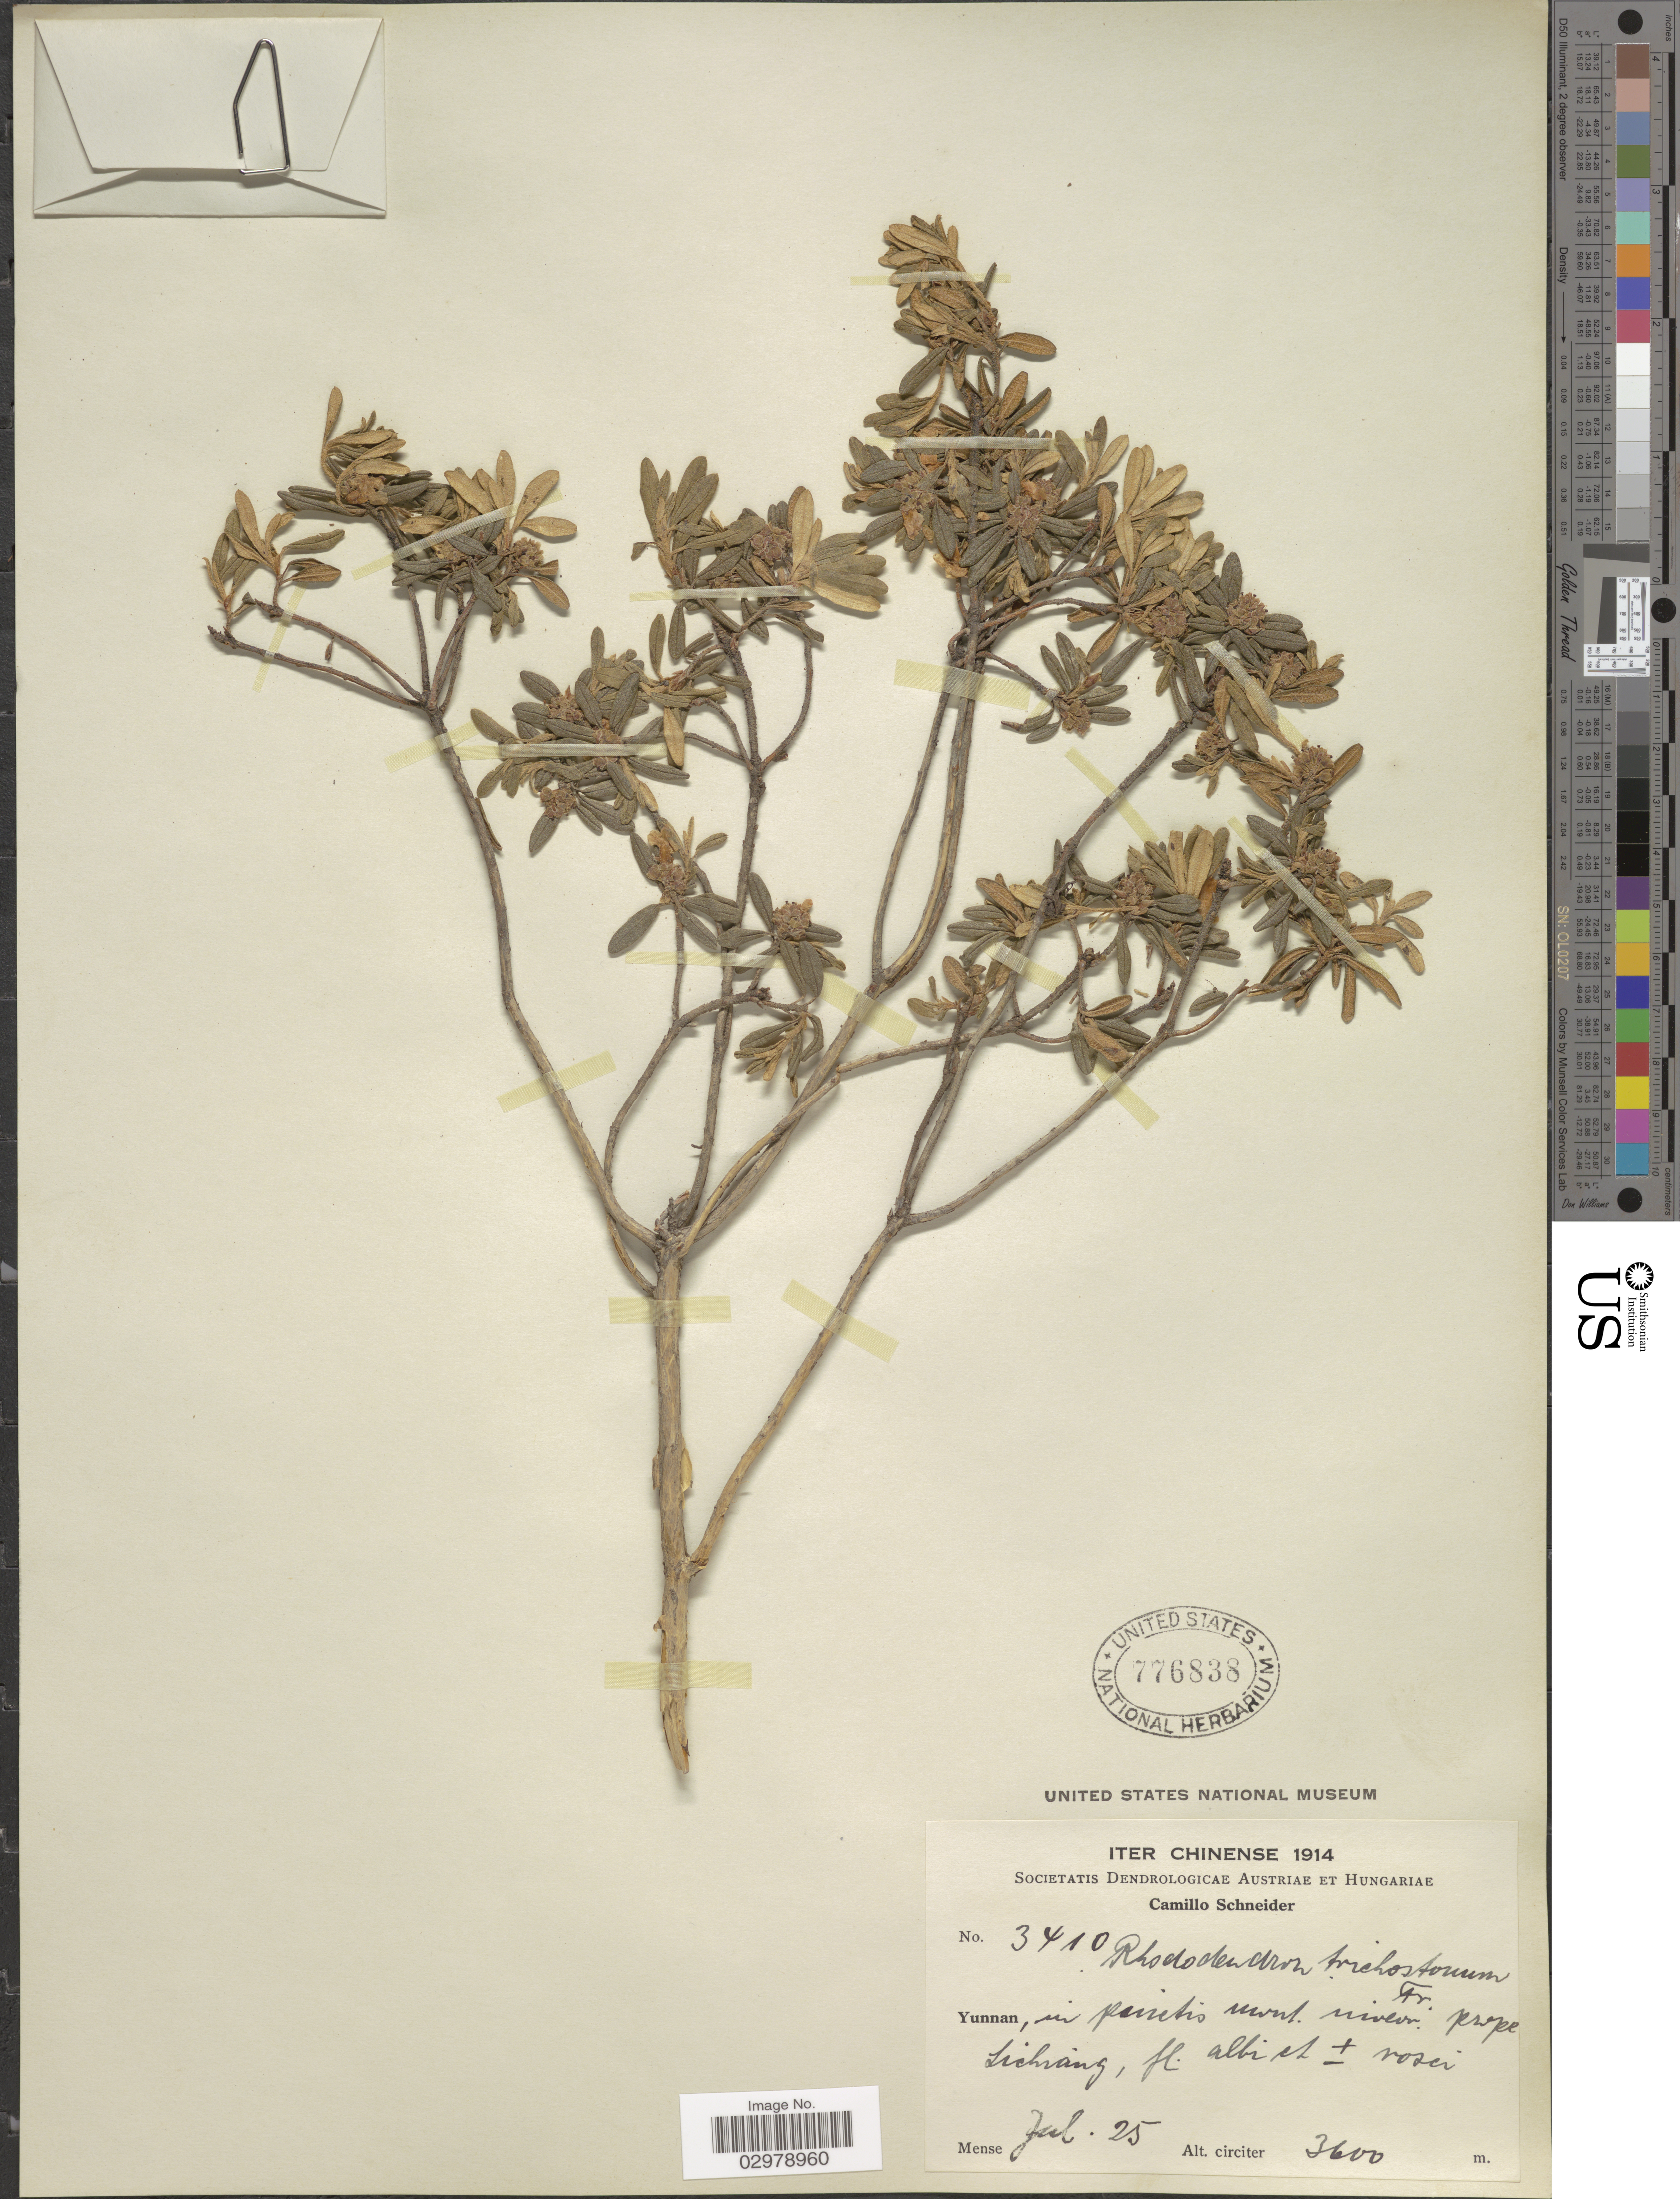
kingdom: Plantae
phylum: Tracheophyta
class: Magnoliopsida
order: Ericales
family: Ericaceae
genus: Rhododendron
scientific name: Rhododendron trichostomum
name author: Franch.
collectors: C. K. Schneider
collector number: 3410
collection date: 1914-07-25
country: China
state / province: Yunnan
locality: In purretis [illegible text] niveor. prope Lichiang.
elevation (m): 3600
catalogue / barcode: US 776838